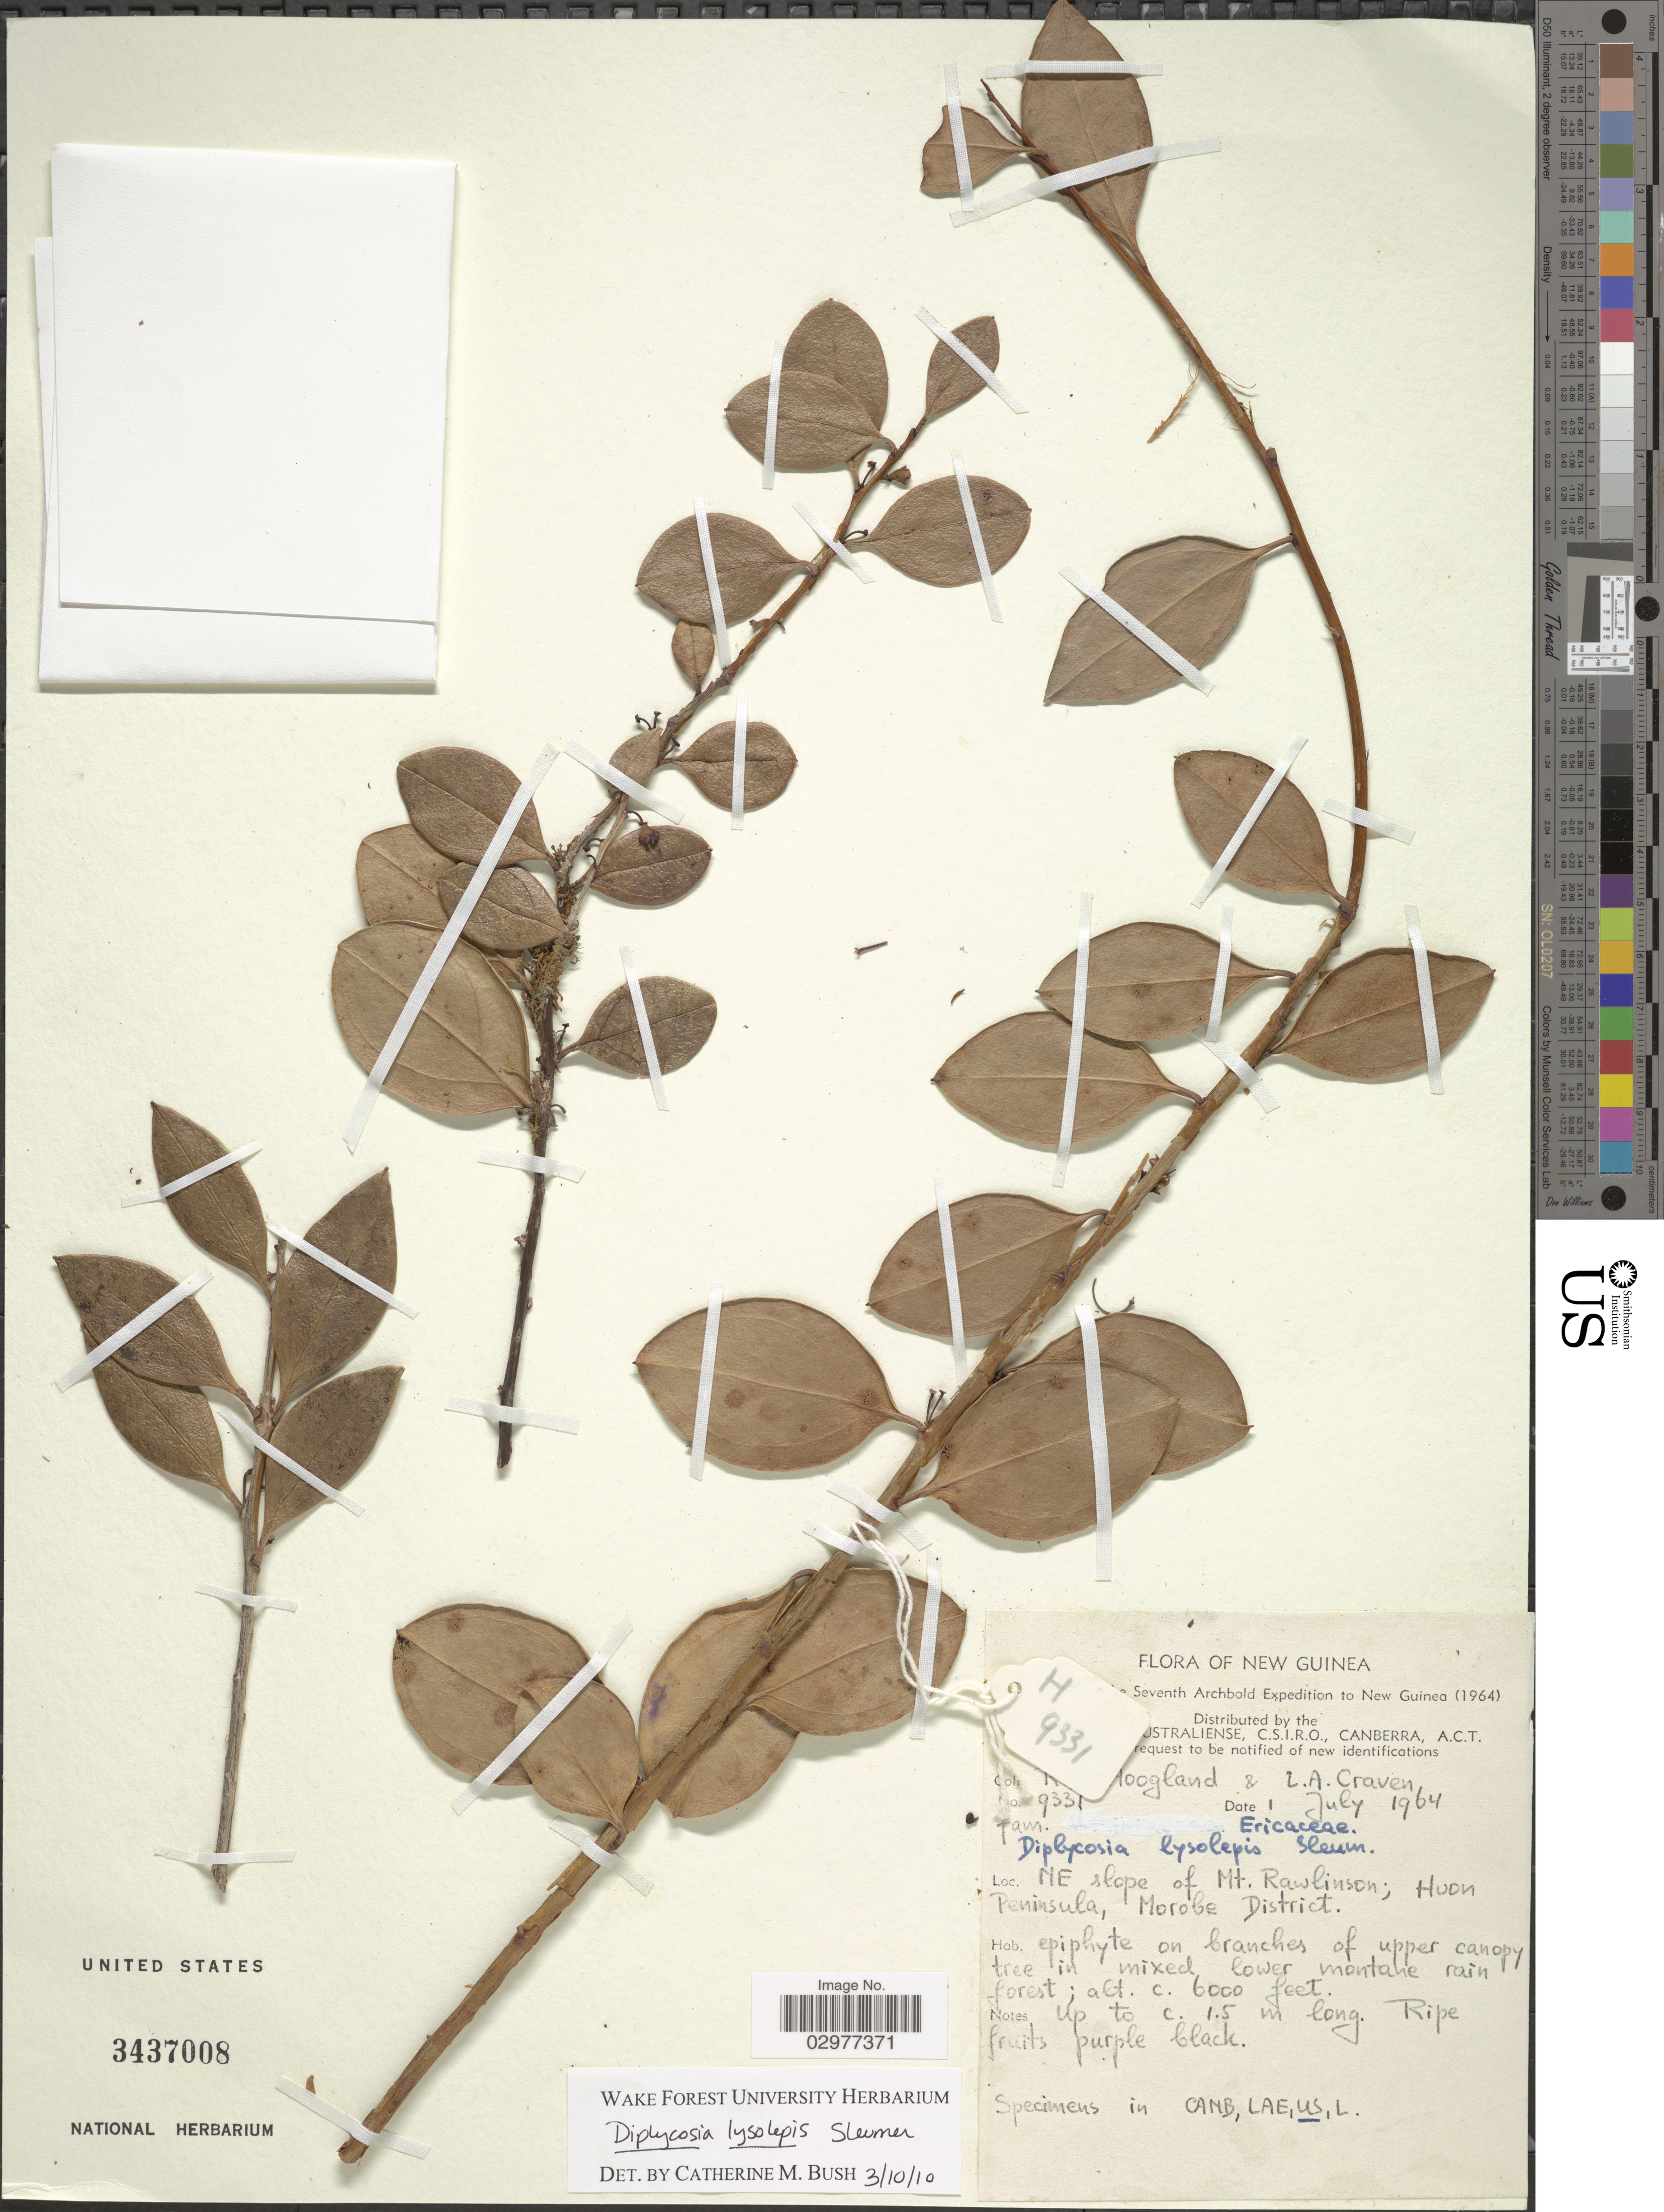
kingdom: Plantae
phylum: Tracheophyta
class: Magnoliopsida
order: Ericales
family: Ericaceae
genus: Diplycosia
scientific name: Diplycosia lysolepis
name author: Sleumer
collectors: R. D. Hoogland & L. A. Craven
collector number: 9331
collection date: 1964-07-01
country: Papua New Guinea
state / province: Morobe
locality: New Guinea. NE slope of Mt. Rawlinson; Huan Peninsula, Morobe District.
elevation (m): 1829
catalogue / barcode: US 3437008